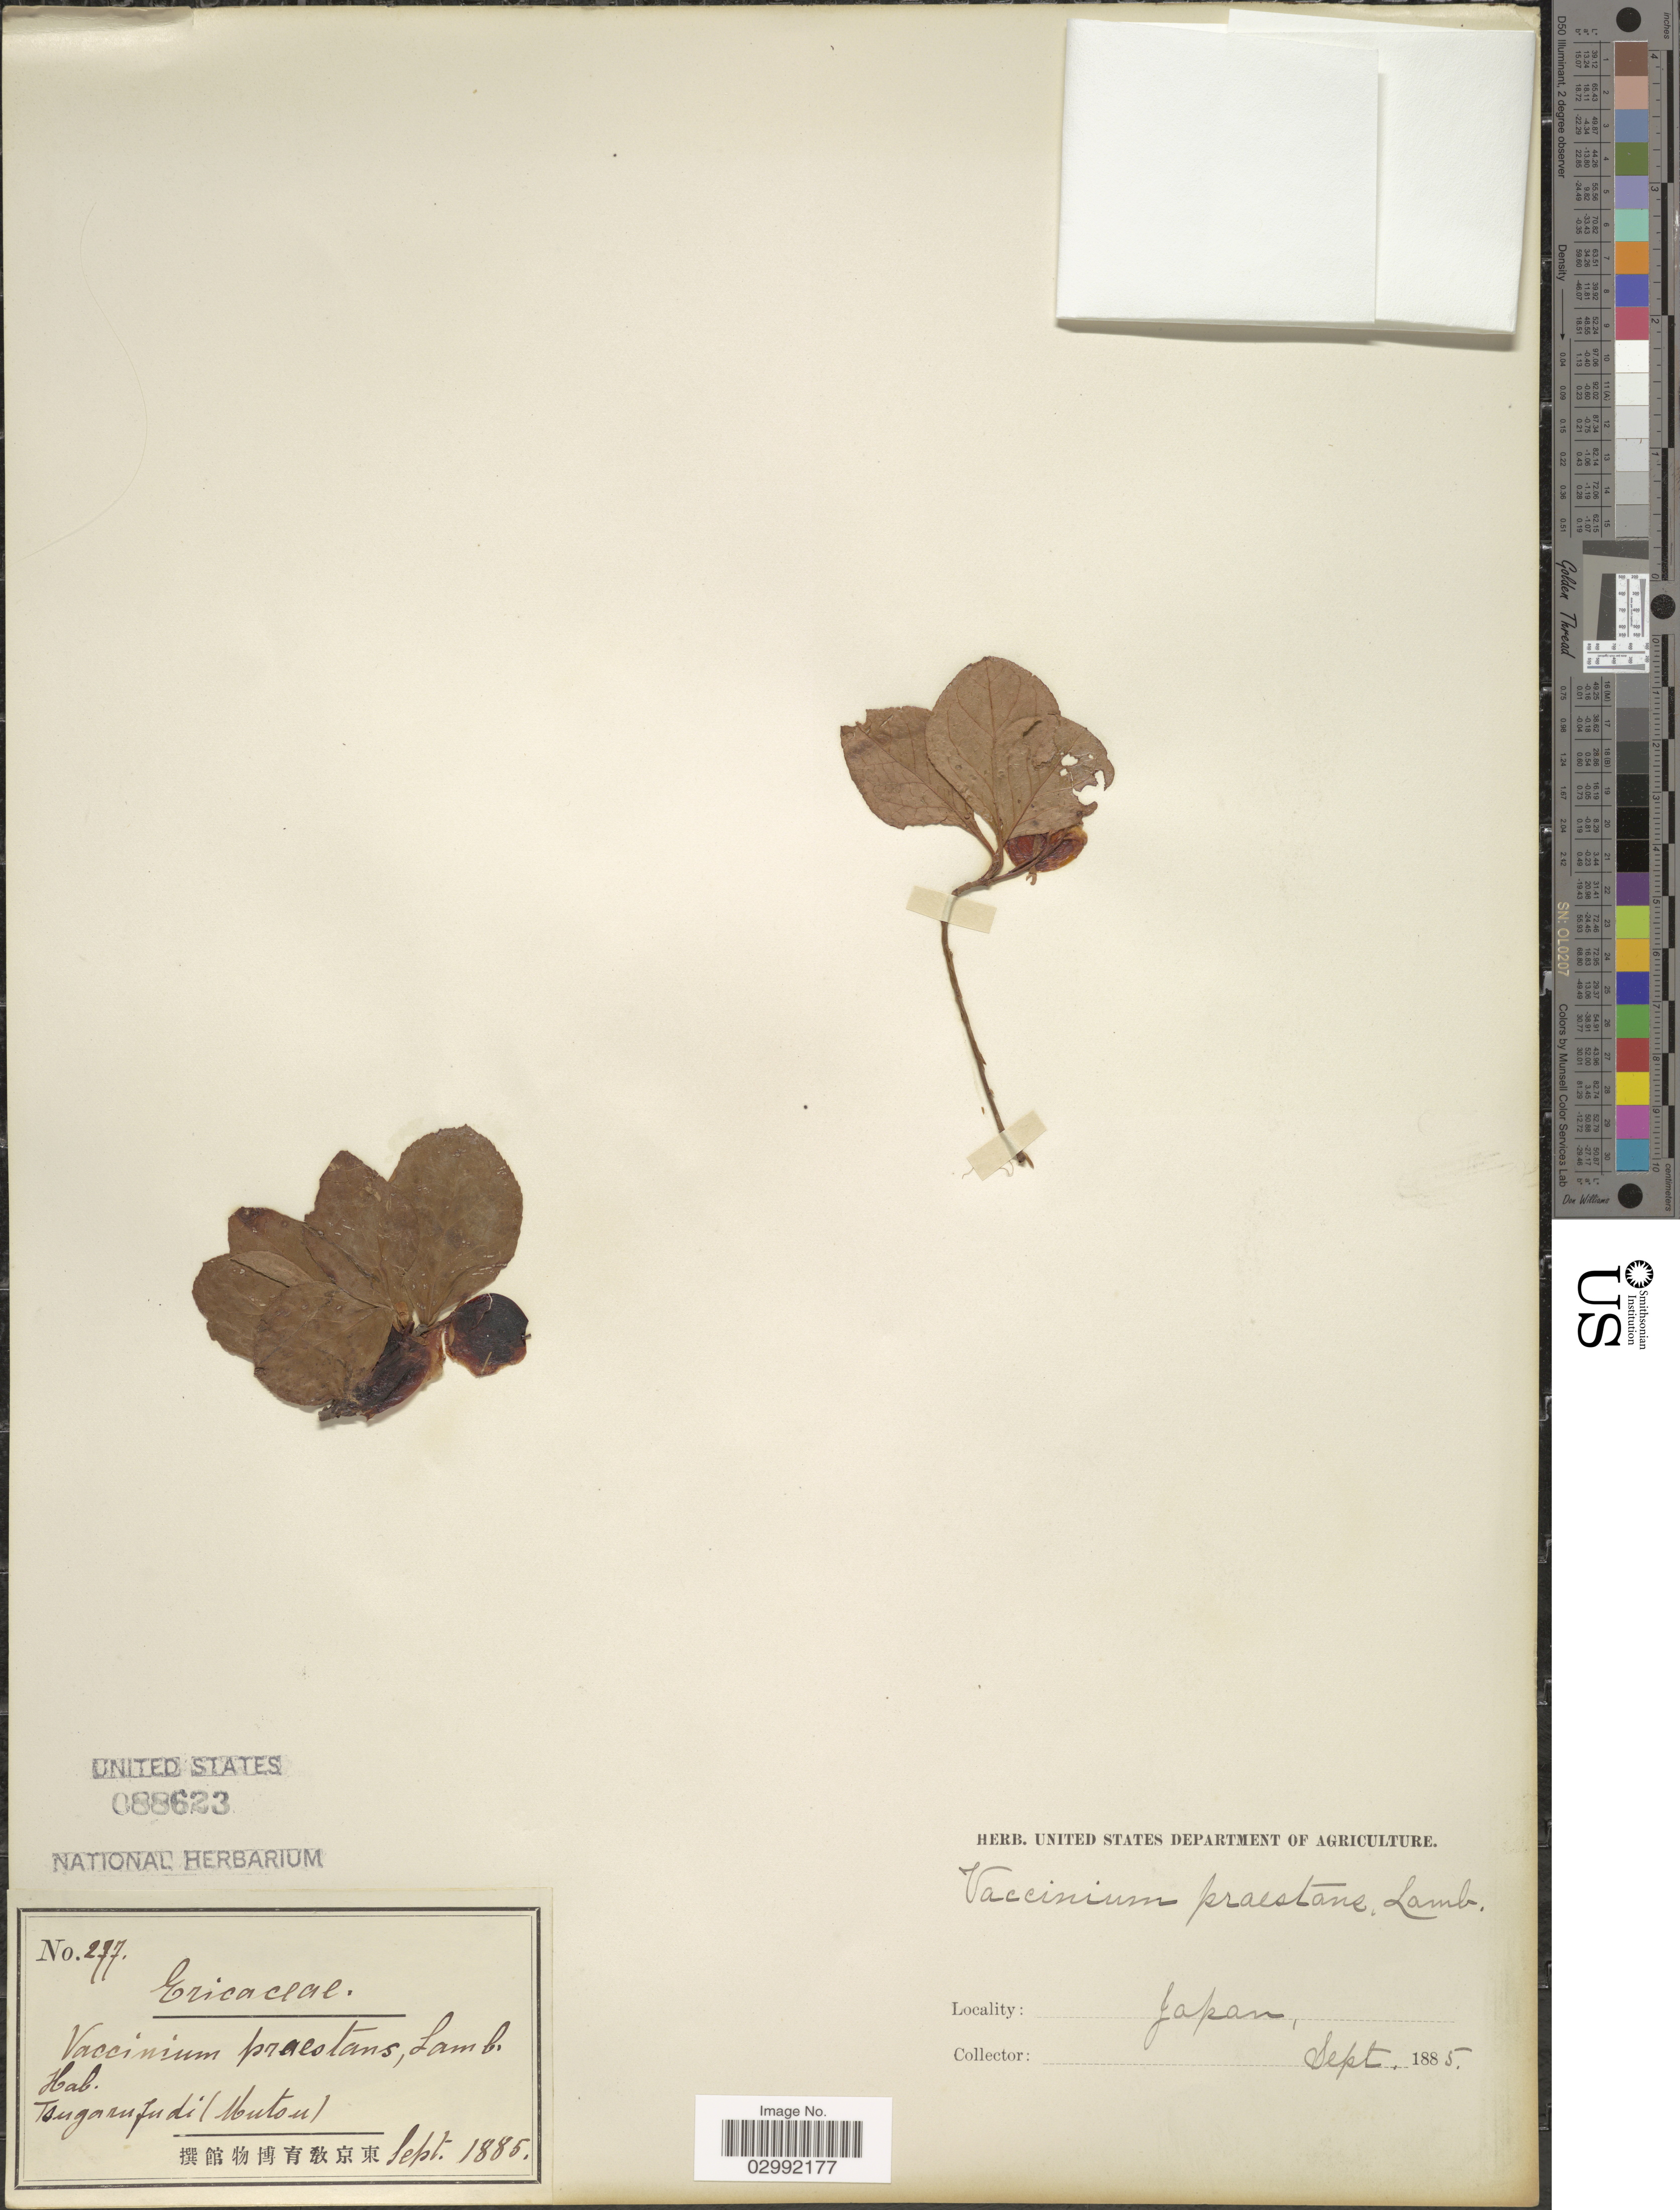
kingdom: Plantae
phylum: Tracheophyta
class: Magnoliopsida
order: Ericales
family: Ericaceae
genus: Vaccinium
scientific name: Vaccinium praestans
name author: Lamb.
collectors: ex herb. U. S. Department of Agriculture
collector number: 277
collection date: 1885-09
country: Japan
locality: Tsugarufudi (Mutsu).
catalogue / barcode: US 88623